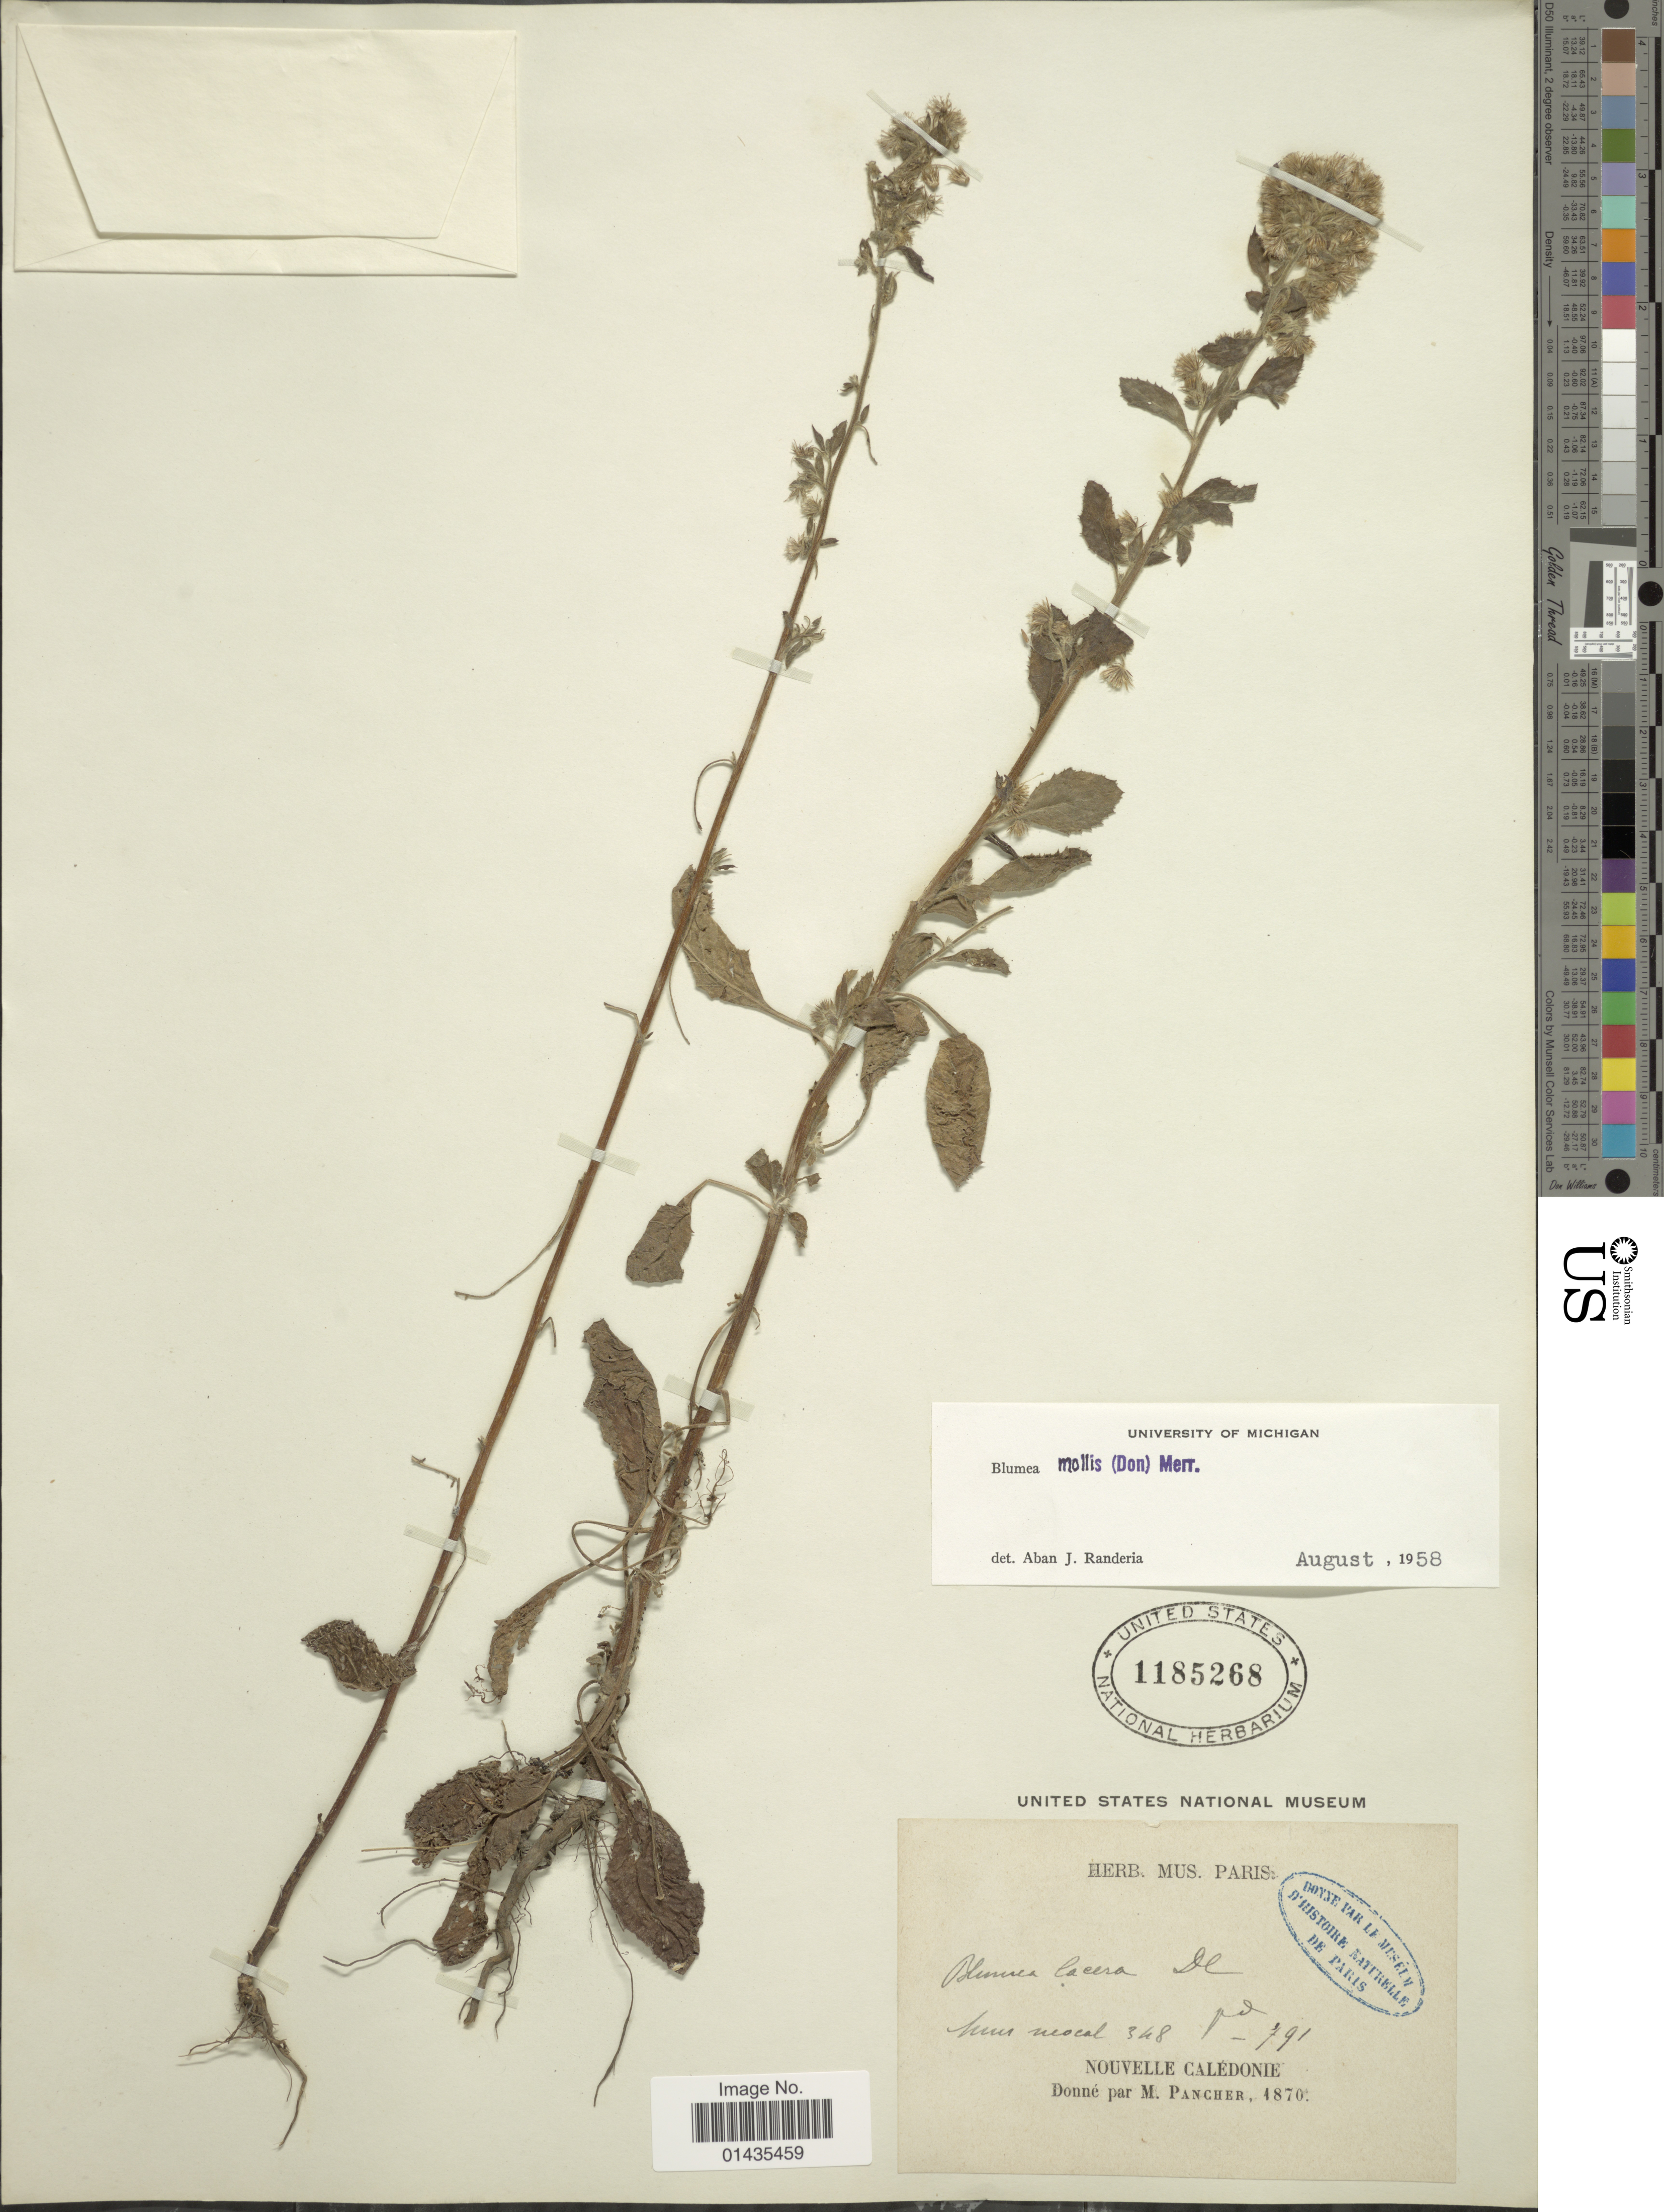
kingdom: Plantae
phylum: Tracheophyta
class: Magnoliopsida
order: Asterales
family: Asteraceae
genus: Blumea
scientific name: Blumea mollis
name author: (D. Don) Merr.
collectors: M. Pancher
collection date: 1870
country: New Caledonia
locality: Nouvelle Caledonie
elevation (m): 106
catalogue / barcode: US 1185268